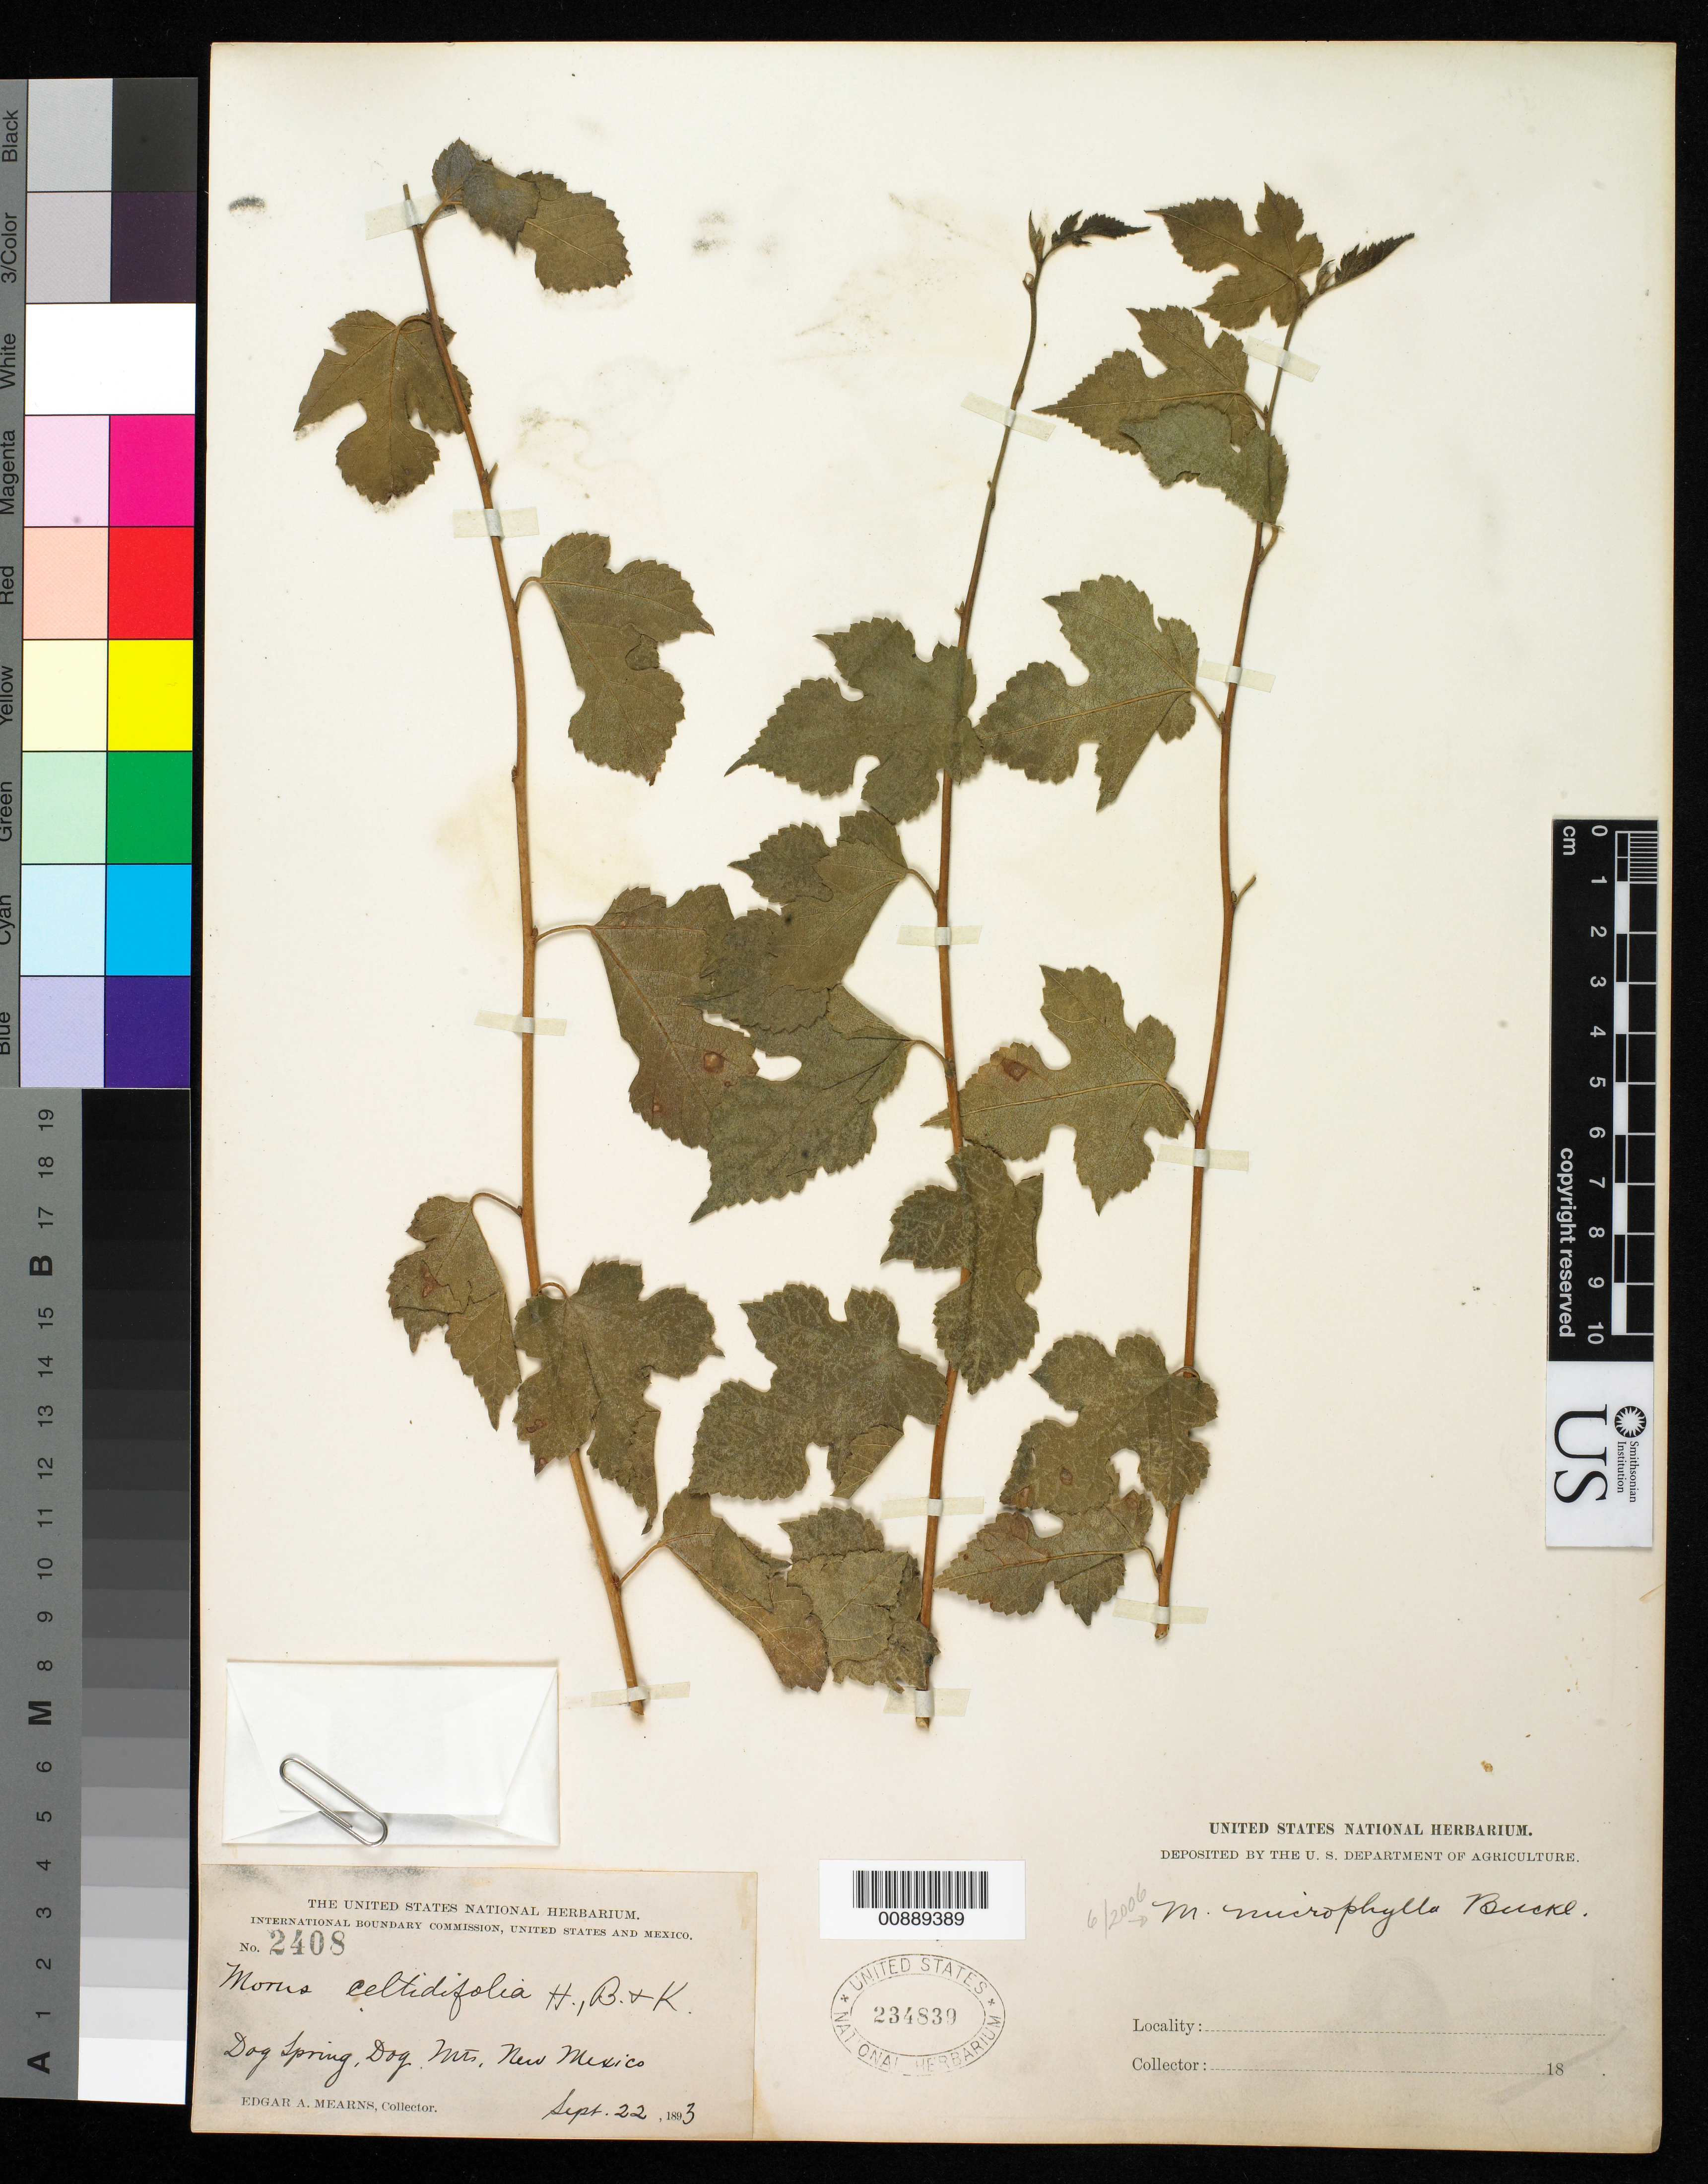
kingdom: Plantae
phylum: Tracheophyta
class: Magnoliopsida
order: Rosales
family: Moraceae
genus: Morus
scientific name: Morus microphylla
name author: Buckley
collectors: E. A. Mearns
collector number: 2408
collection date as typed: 22 Sep 1893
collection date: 1893-09-22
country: United States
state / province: New Mexico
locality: Dog Spring, Dog Mts., New Mexico.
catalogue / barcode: US 234839